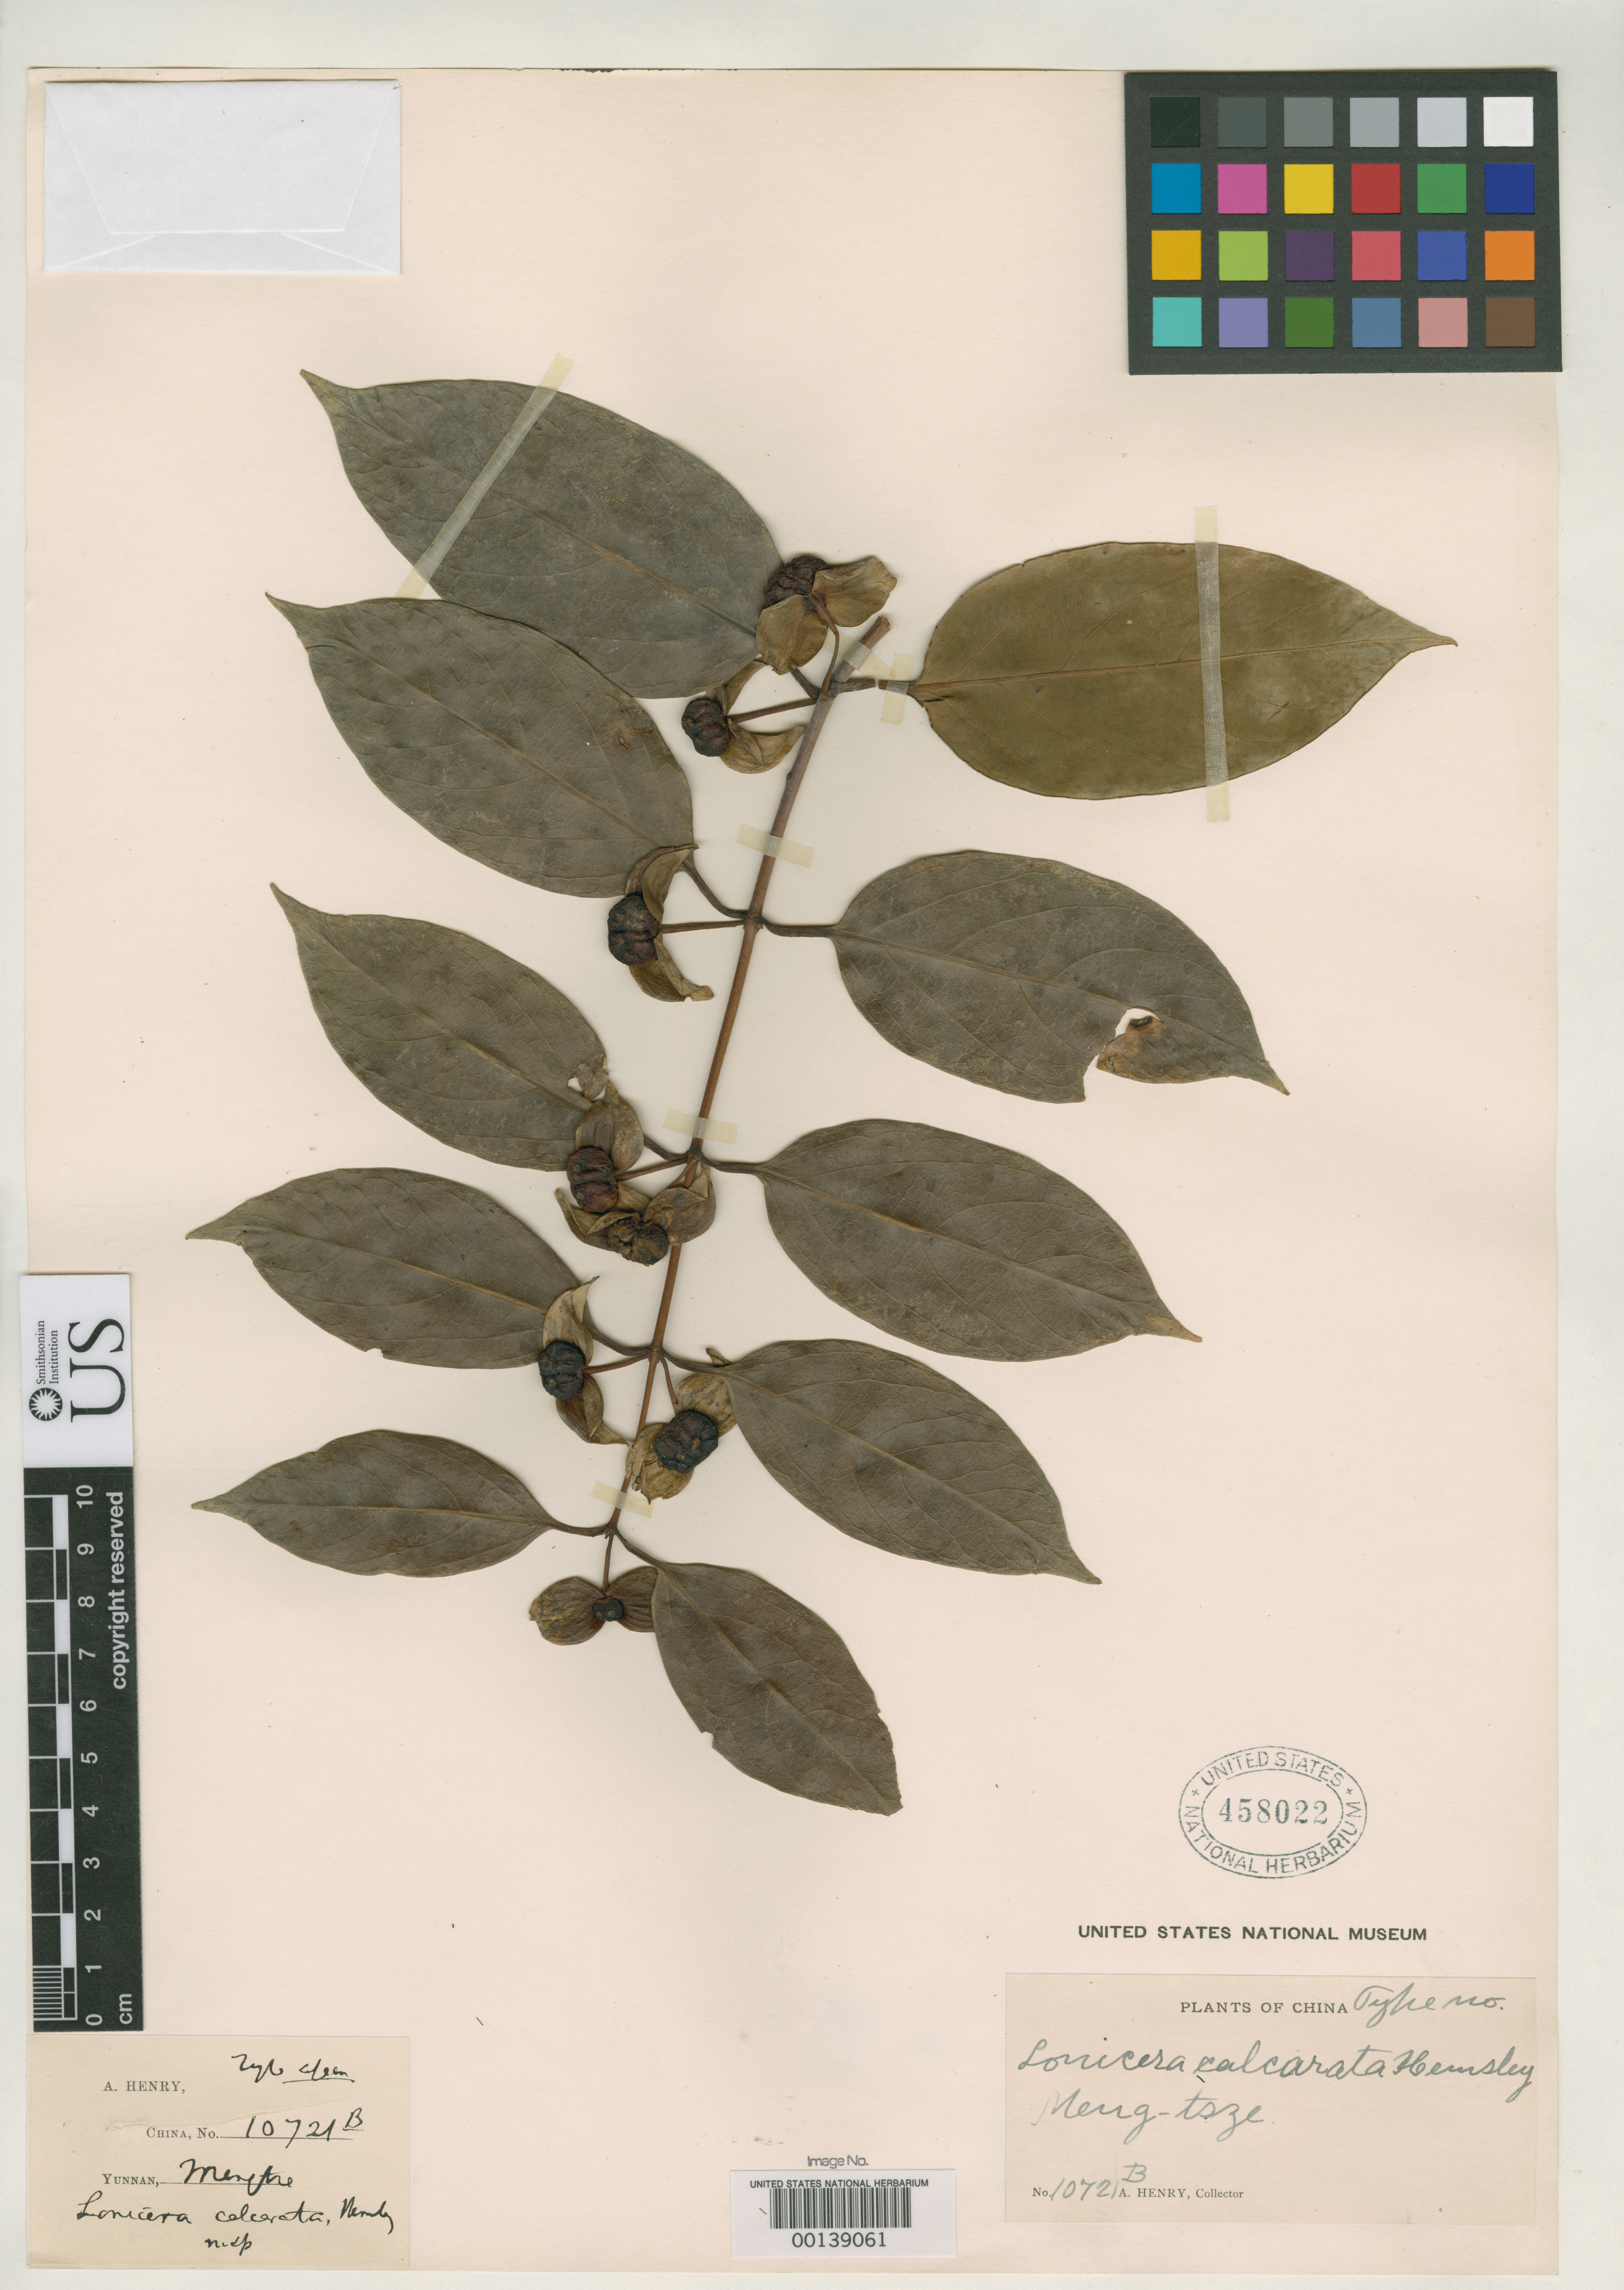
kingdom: Plantae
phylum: Tracheophyta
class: Magnoliopsida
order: Dipsacales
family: Caprifoliaceae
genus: Lonicera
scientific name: Lonicera calcarata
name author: Hemsl.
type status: Isosyntype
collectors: A. Henry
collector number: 10721 B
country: China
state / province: Yunnan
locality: Mengtze [Meng-tsze]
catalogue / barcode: US 458022